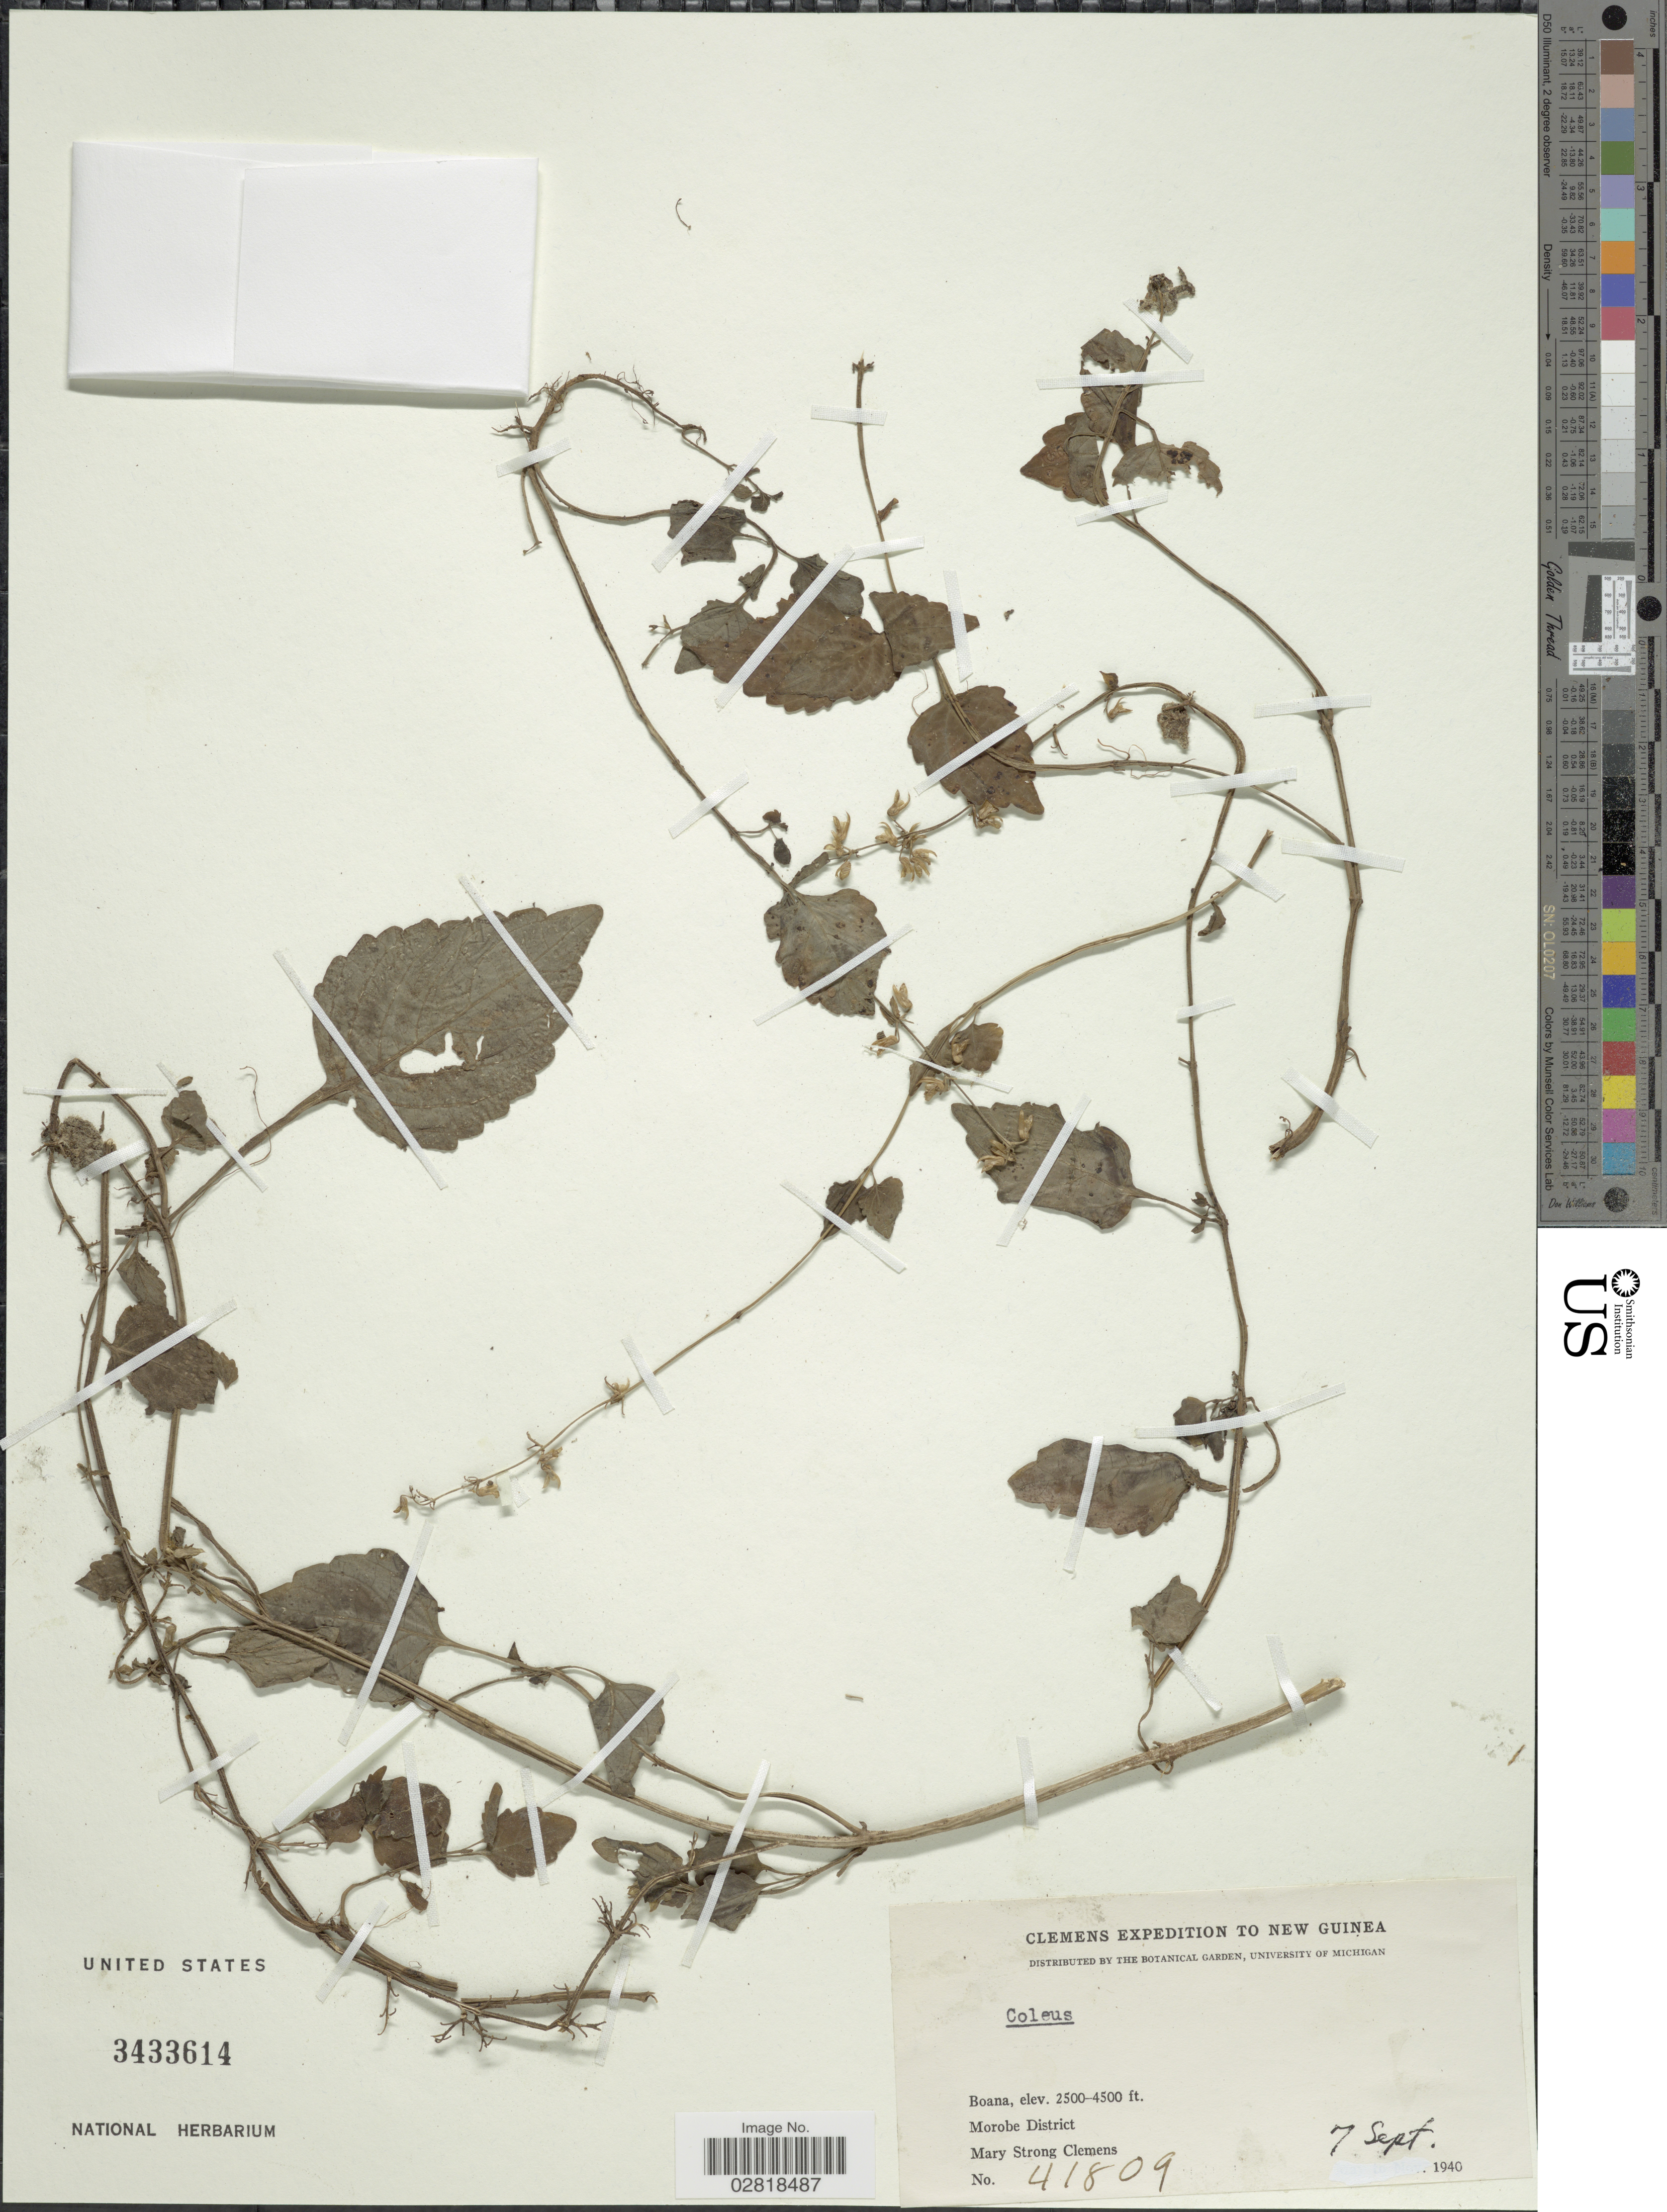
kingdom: Plantae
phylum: Tracheophyta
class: Magnoliopsida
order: Lamiales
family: Lamiaceae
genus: Plectranthus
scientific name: Plectranthus sp.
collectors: M. S. Clemens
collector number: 41809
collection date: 1940-09-07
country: Papua New Guinea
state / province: Morobe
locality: New Guinea. Boana. Morobe District.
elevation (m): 762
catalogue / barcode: US 3433614